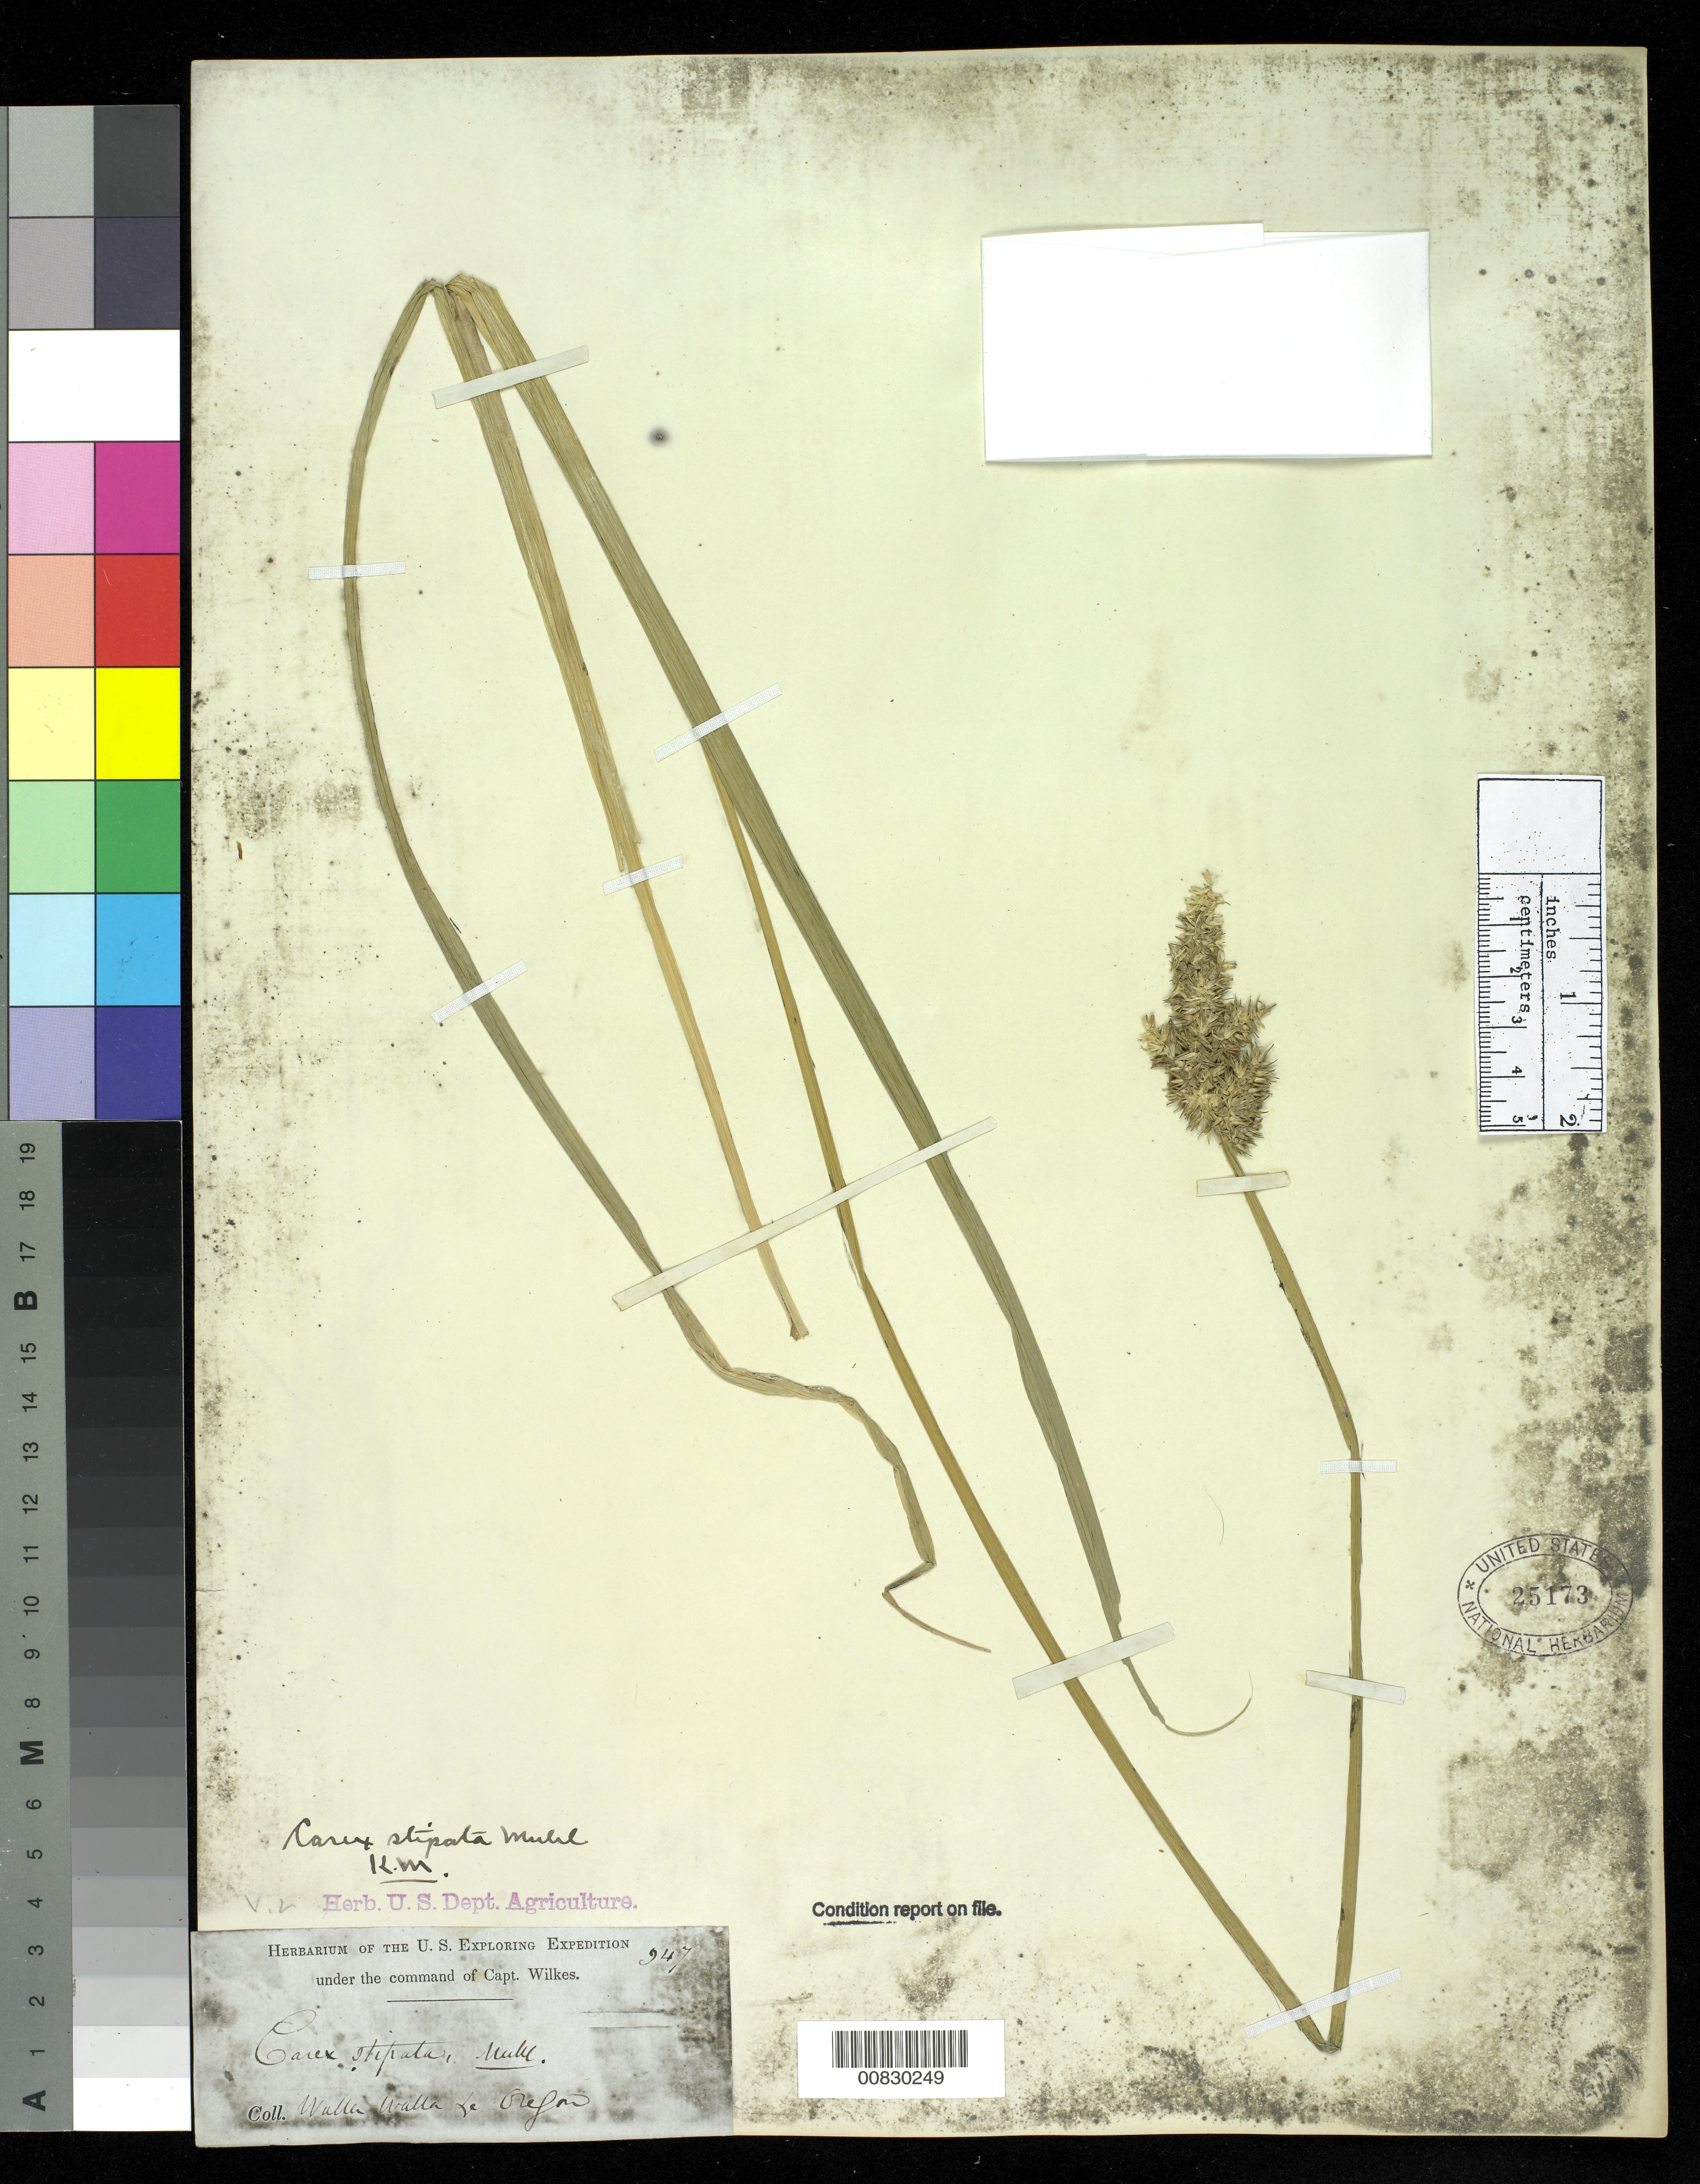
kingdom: Plantae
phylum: Tracheophyta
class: Liliopsida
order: Poales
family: Cyperaceae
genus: Carex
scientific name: Carex stipata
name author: Muhl. ex Willd.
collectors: Wilkes Explor. Exped.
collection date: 1838/1842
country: United States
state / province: Washington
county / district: Walla Walla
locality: Walla Walla & Oregon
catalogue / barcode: US 25173